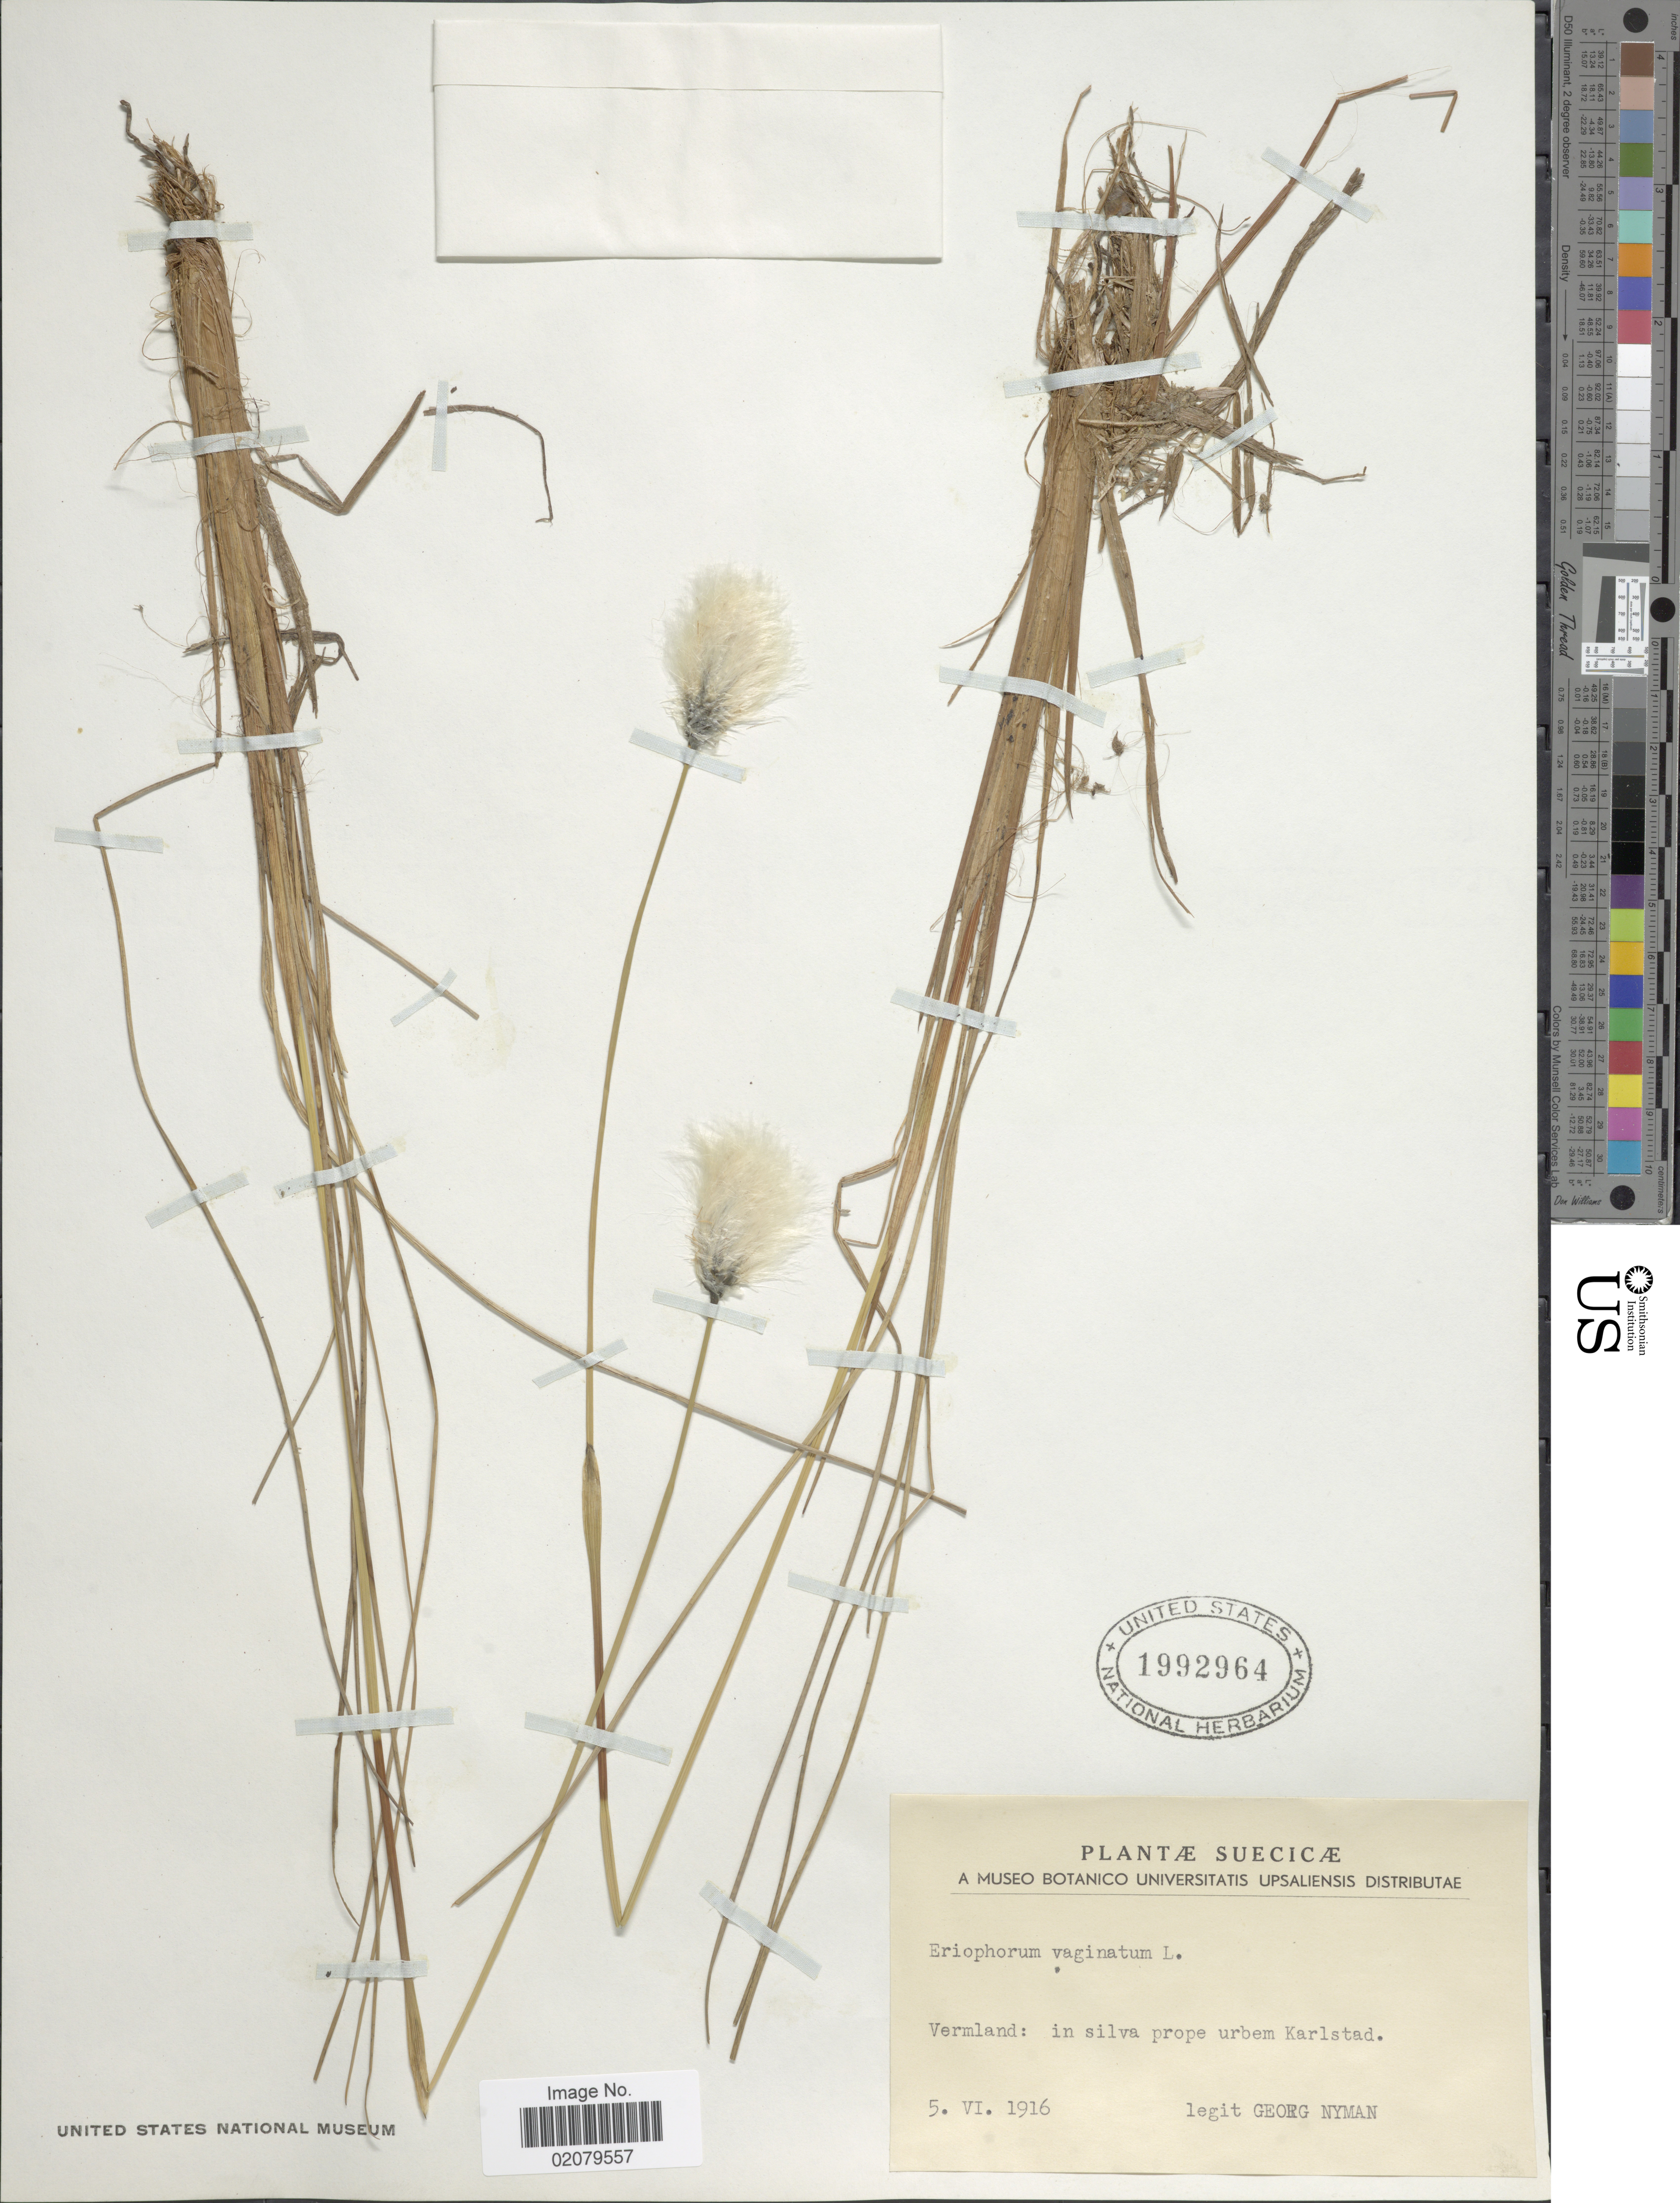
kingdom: Plantae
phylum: Tracheophyta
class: Liliopsida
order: Poales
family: Cyperaceae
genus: Eriophorum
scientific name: Eriophorum vaginatum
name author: L.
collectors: G. Nyman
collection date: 1916-06-05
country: Sweden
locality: Suecicae, Vermland: in silva prope urbem Karlstad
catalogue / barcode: US 1992964